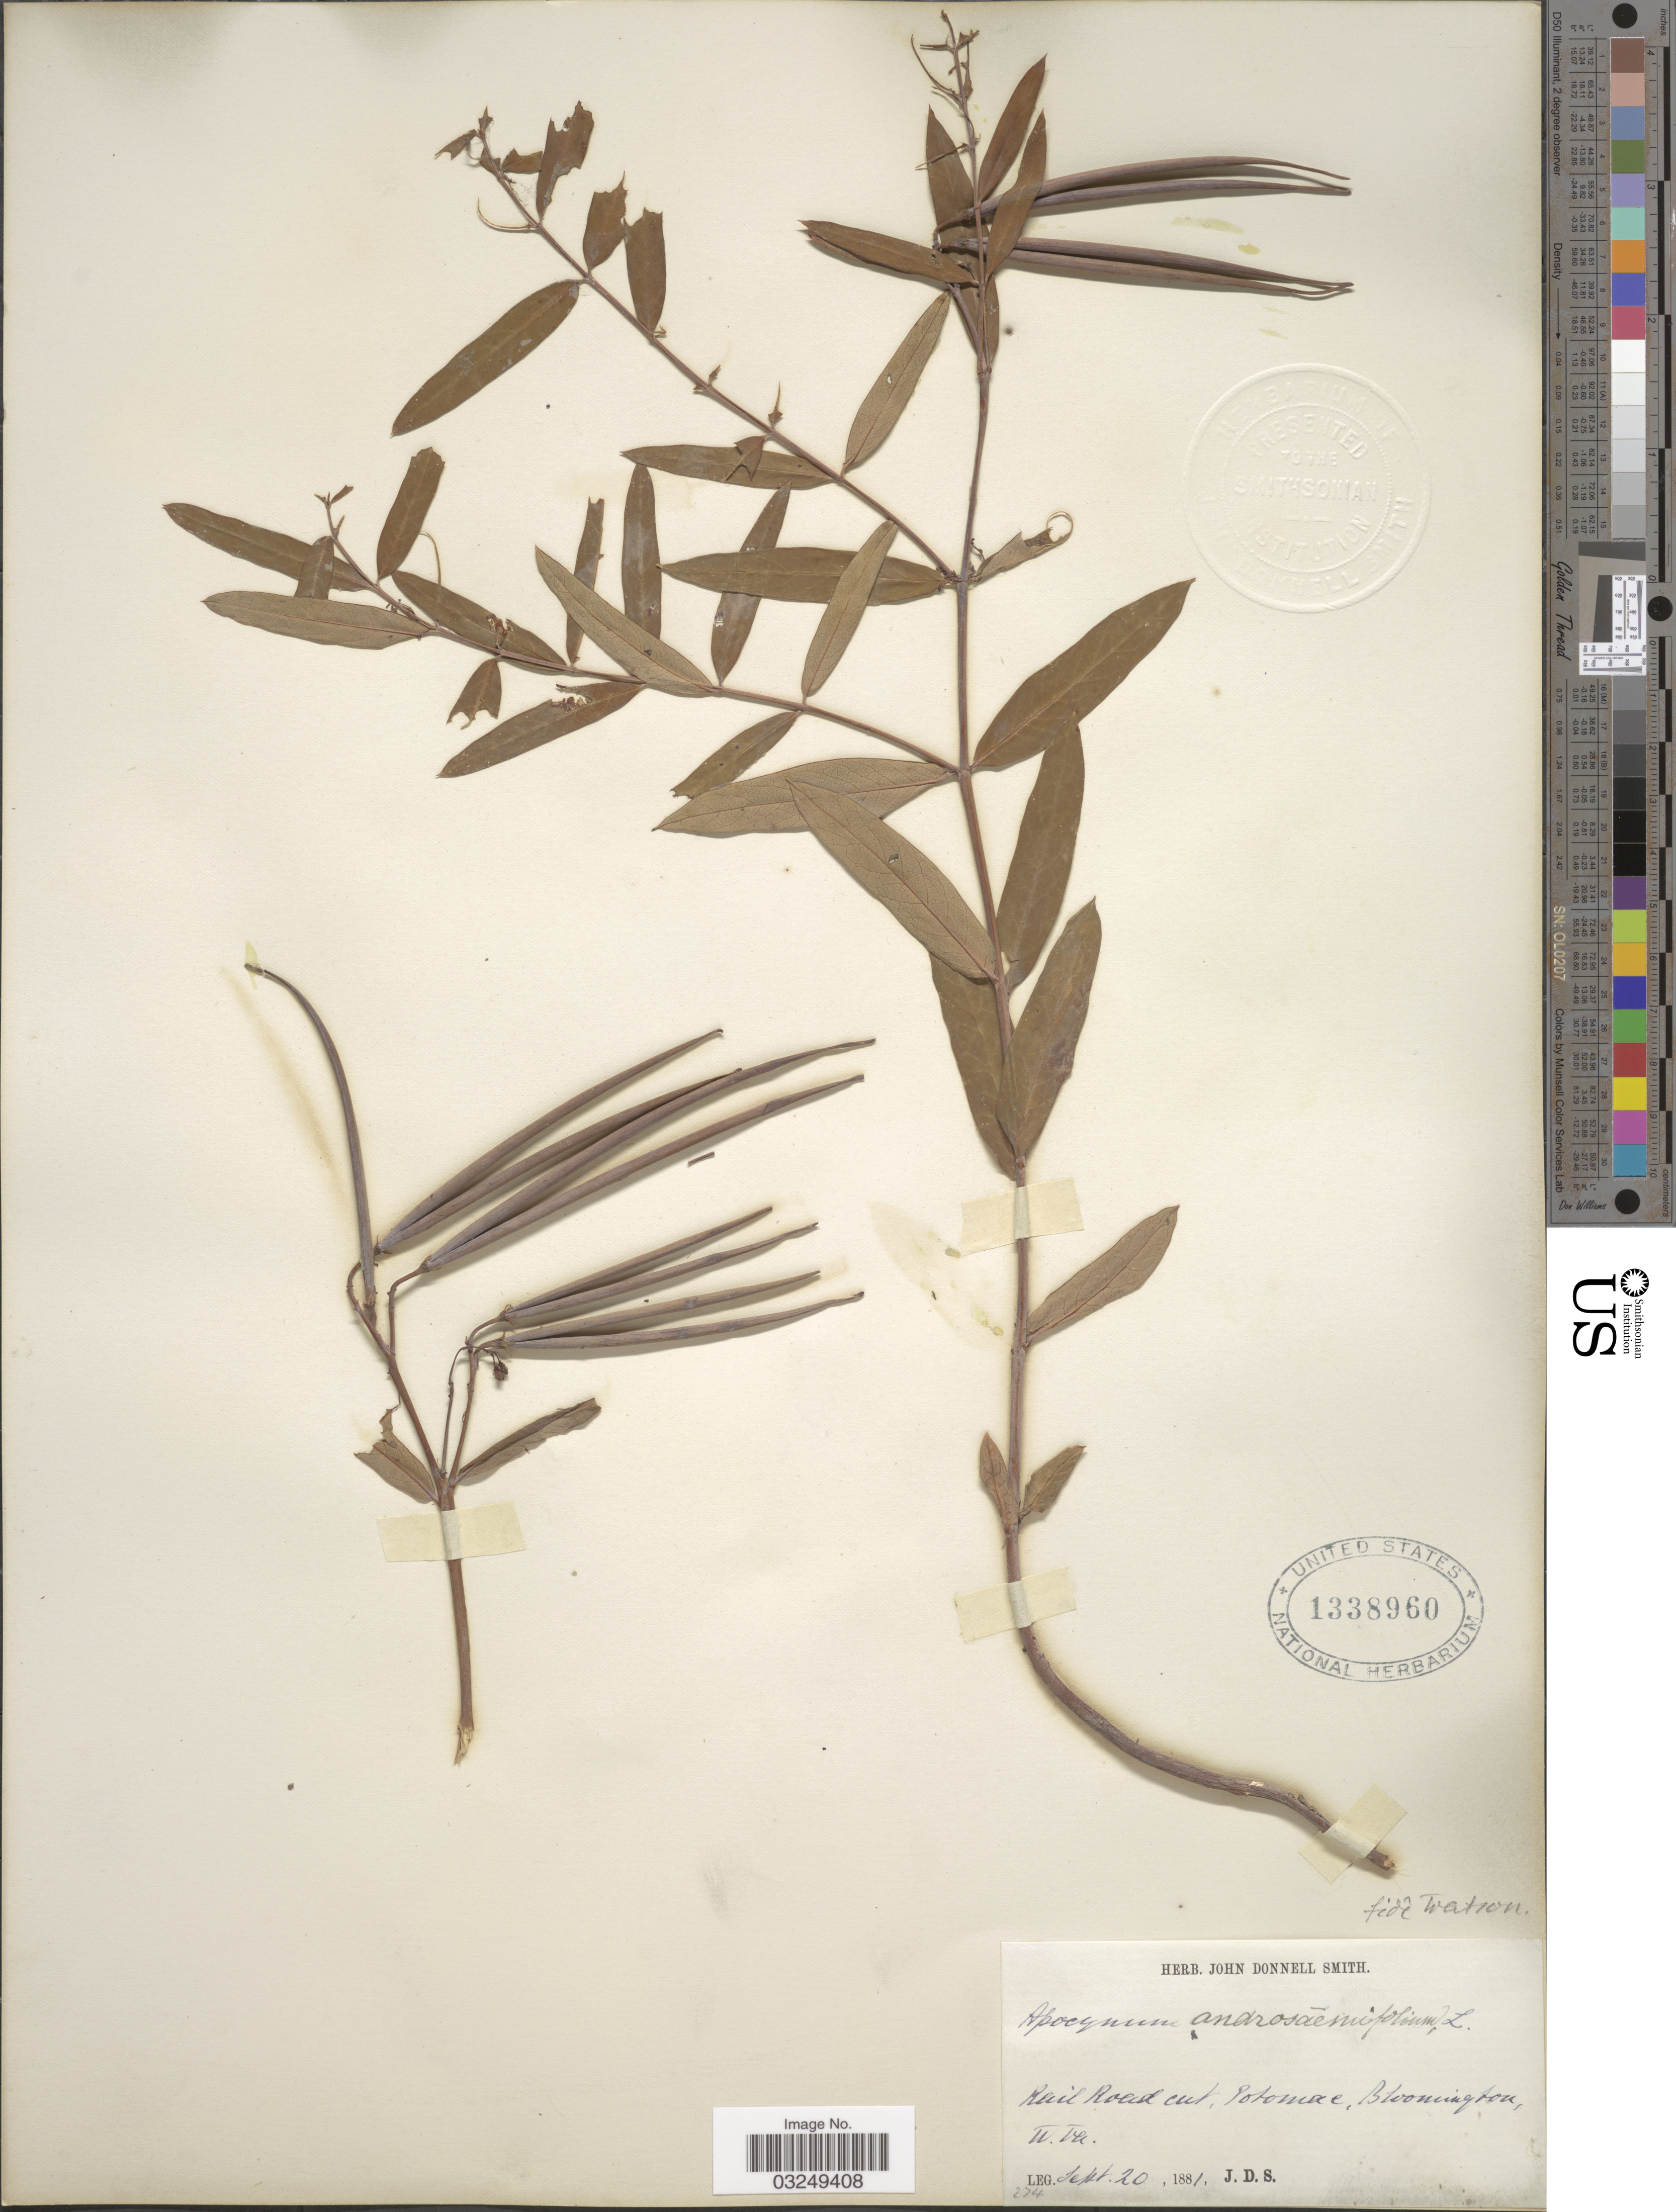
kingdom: Plantae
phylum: Tracheophyta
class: Magnoliopsida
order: Gentianales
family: Apocynaceae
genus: Apocynum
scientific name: Apocynum androsaemifolium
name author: L.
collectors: J. Donnell Smith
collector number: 274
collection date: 1881-09-20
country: United States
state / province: West Virginia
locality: Rail Road cut, Potomac, Bloomington, W. Va.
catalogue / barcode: US 1338960